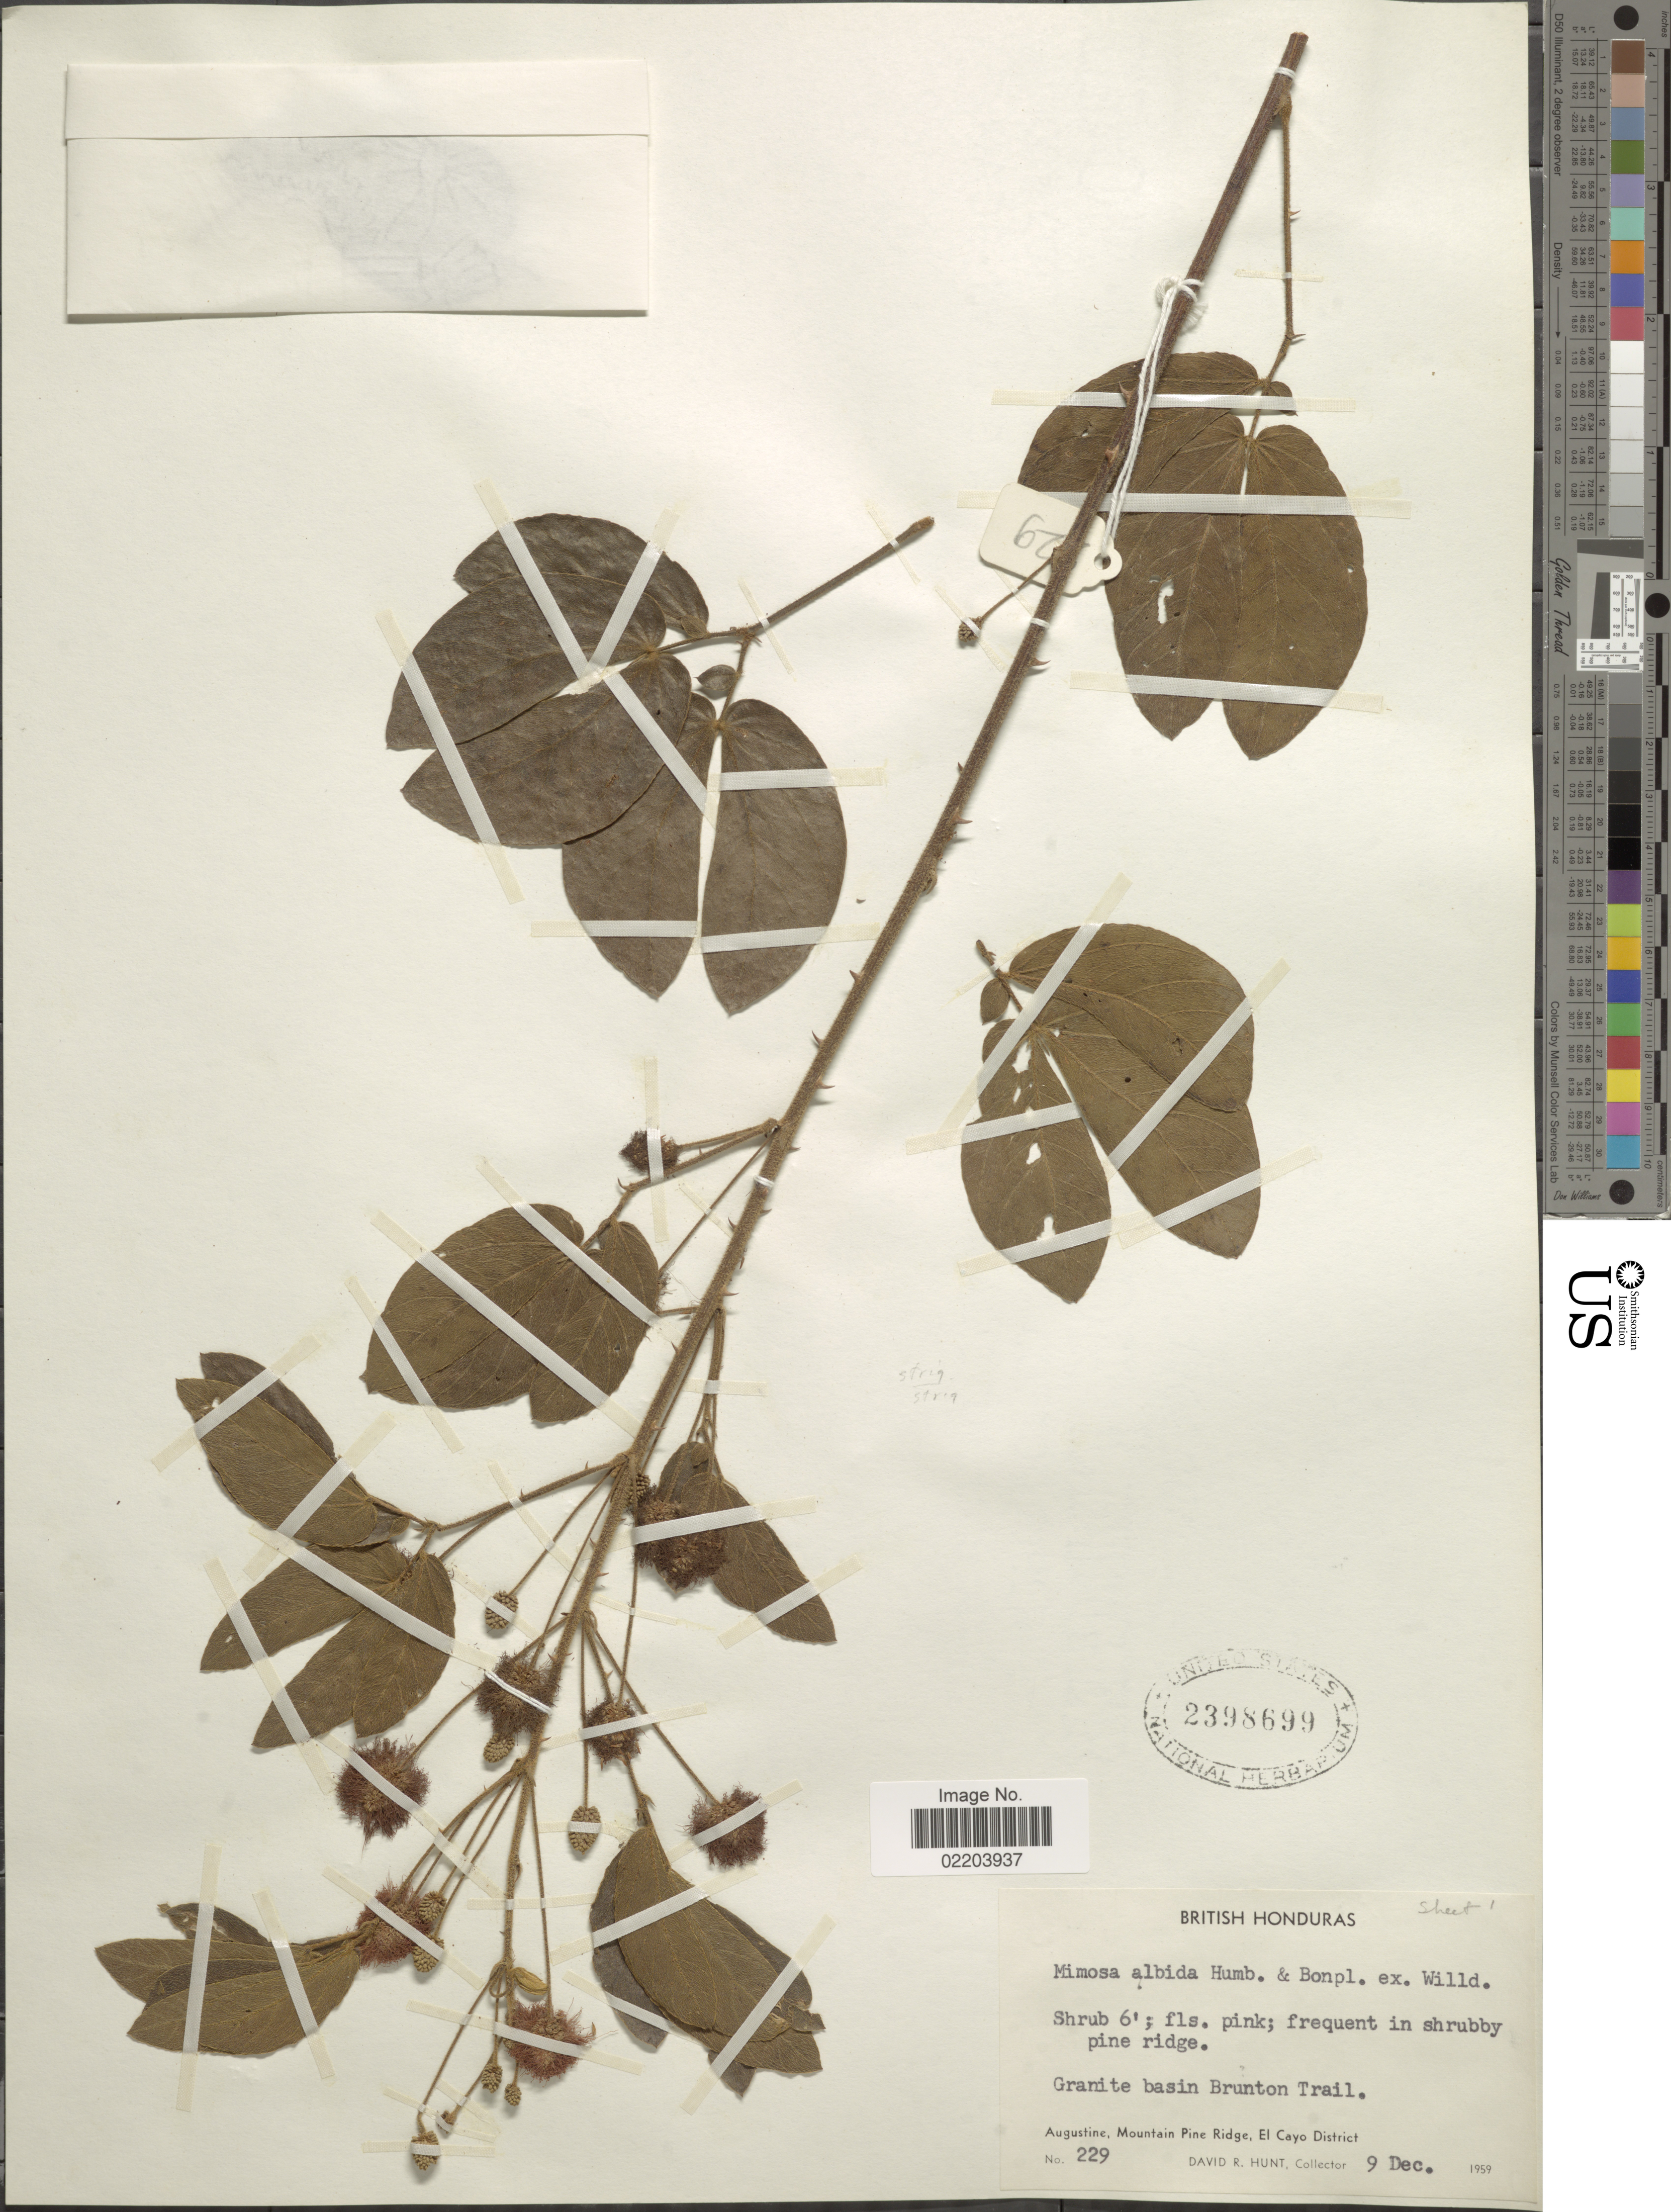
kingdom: Plantae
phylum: Tracheophyta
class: Magnoliopsida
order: Fabales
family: Fabaceae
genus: Mimosa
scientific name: Mimosa albida var. strigosa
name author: (Willd.) B.L. Rob.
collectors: D. R. Hunt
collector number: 229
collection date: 1959-12-09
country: Belize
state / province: Cayo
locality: Granite basin Brunton Trail. Augustine, Mountain Pine Ridge, El Cayo District.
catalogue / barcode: US 2398699